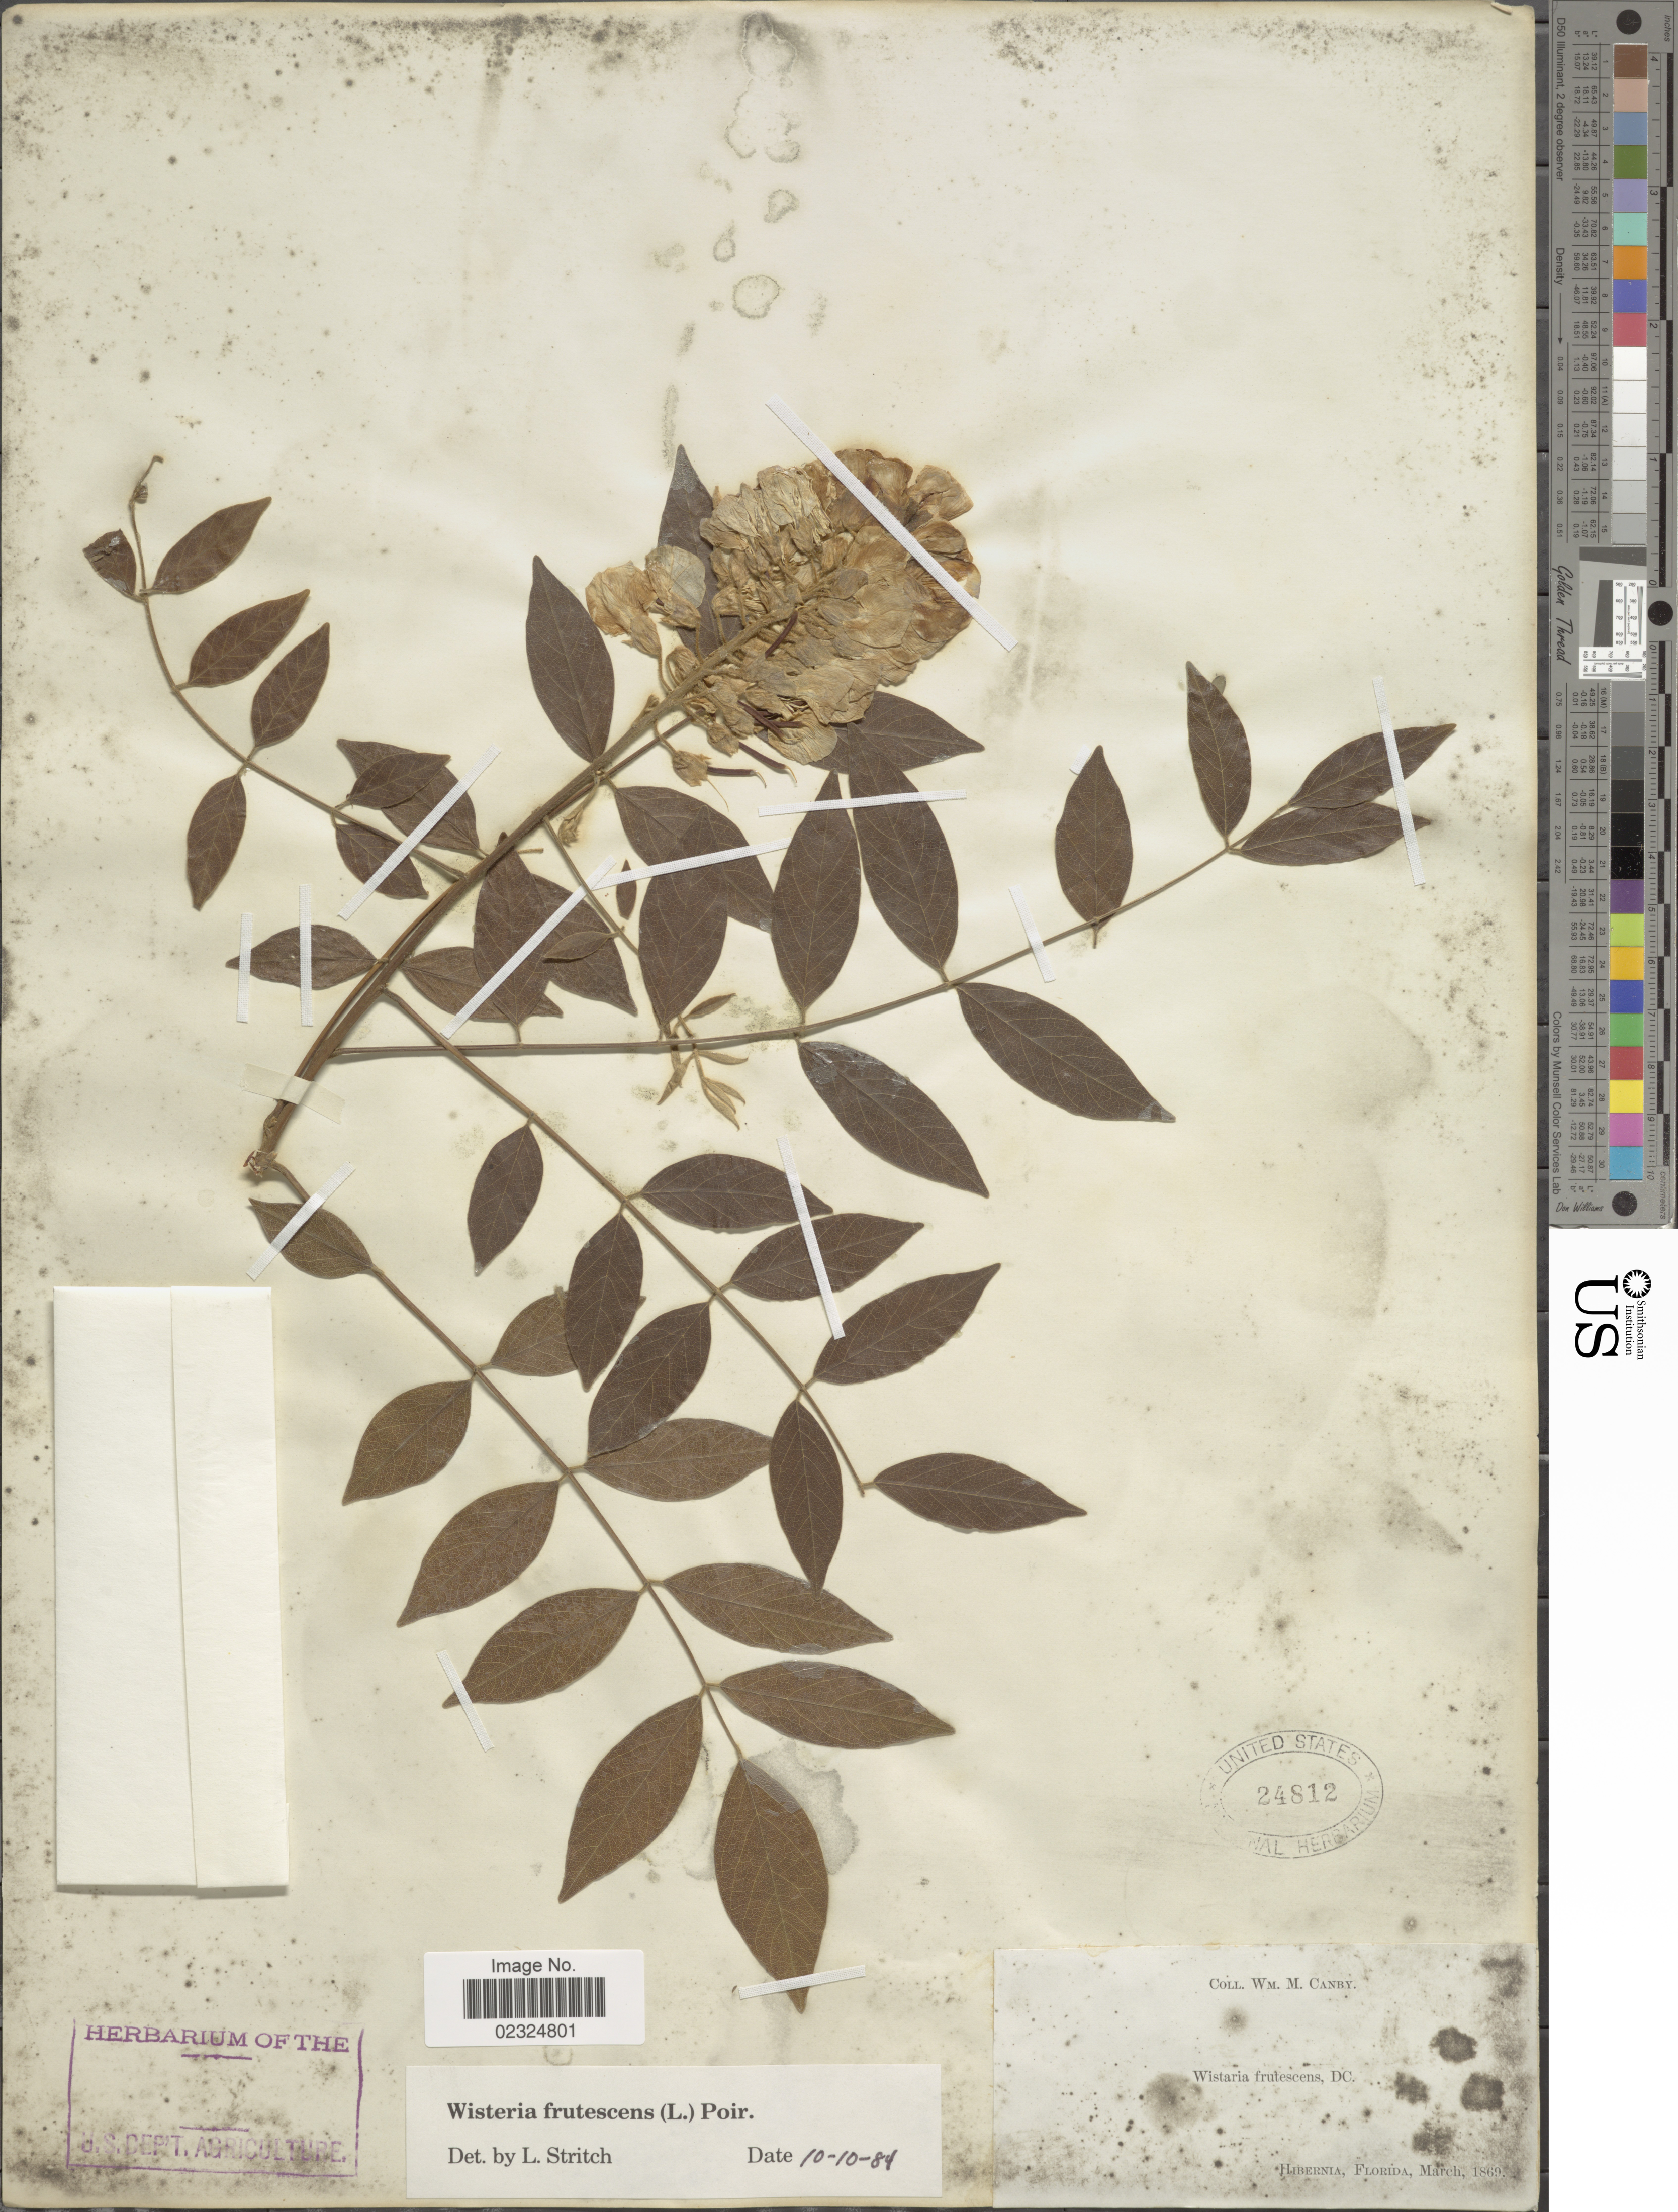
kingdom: Plantae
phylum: Tracheophyta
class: Magnoliopsida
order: Fabales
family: Fabaceae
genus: Wisteria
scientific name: Wisteria frutescens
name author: (L.) Poir.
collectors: W. M. Canby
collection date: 1869-03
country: United States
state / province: Florida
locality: Hibernia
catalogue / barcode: US 24812